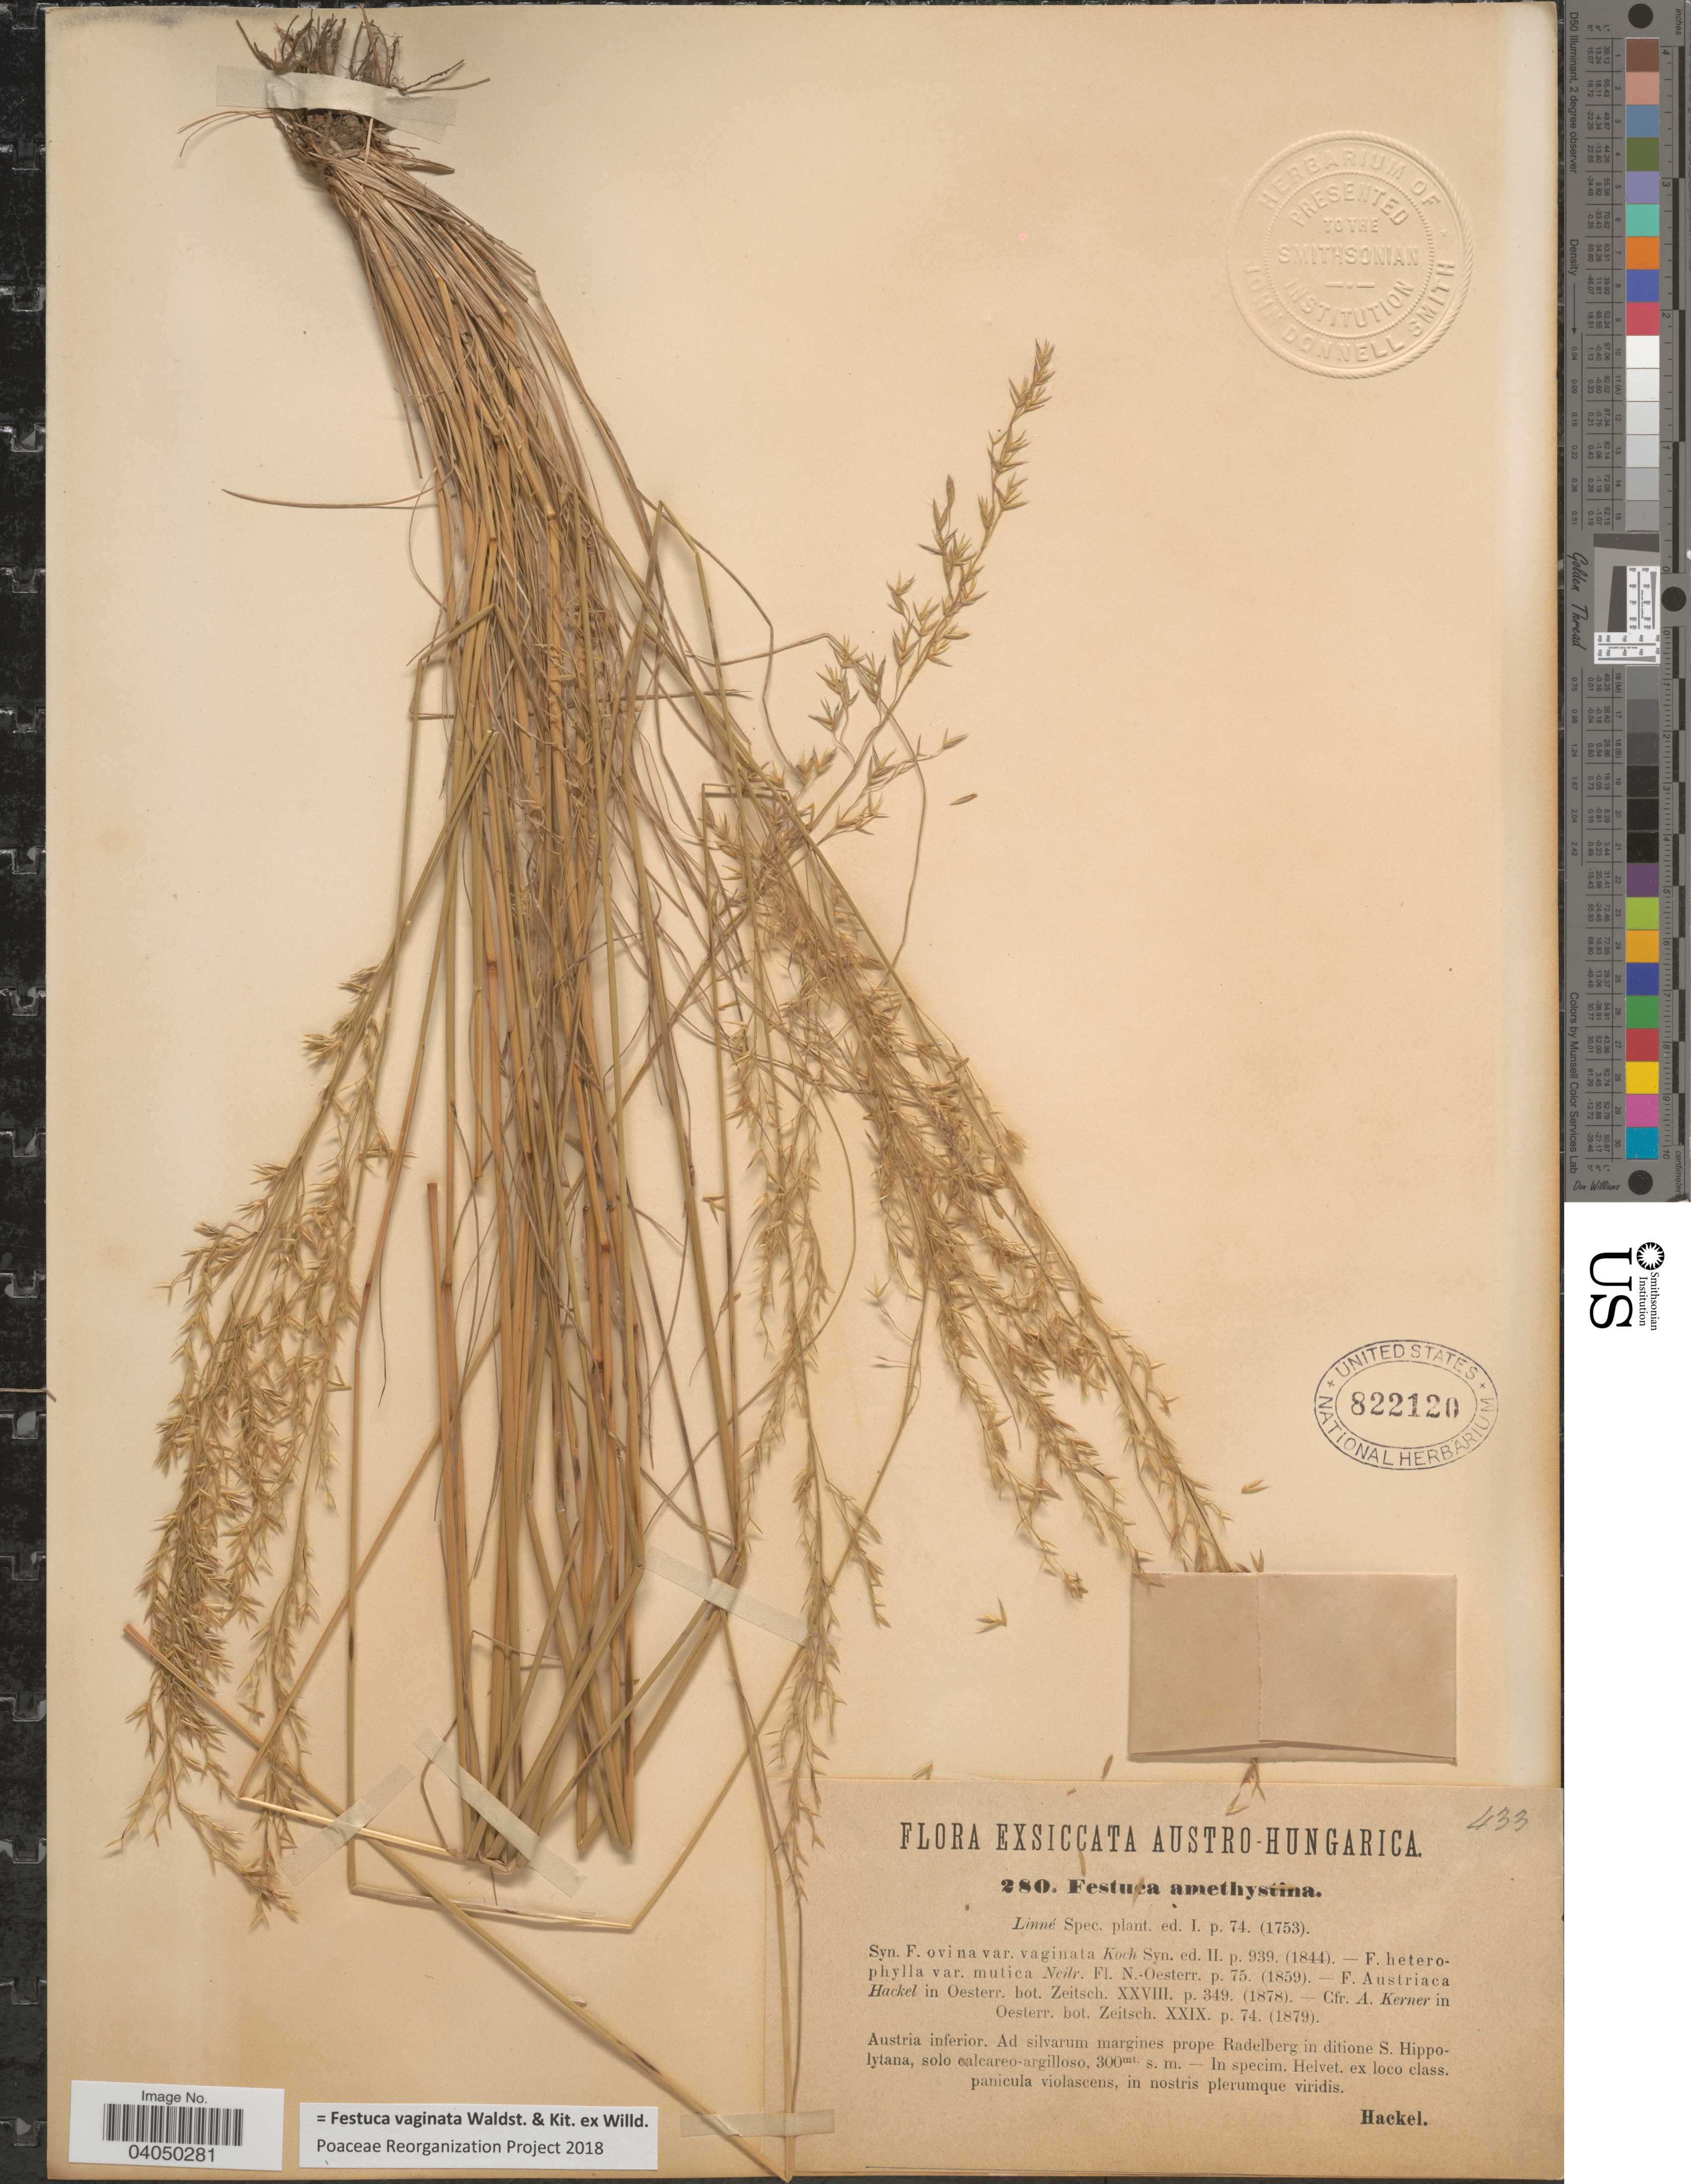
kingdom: Plantae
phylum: Tracheophyta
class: Liliopsida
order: Poales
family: Poaceae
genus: Festuca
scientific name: Festuca vaginata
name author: Waldst. & Kit. ex Willd.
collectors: -. Hackel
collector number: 280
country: Austria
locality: Austro-Hungarica. Austria inferior. Ad silvarum margines prope Radelberg in ditione S. Hippolytana.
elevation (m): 300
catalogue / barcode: US 822120